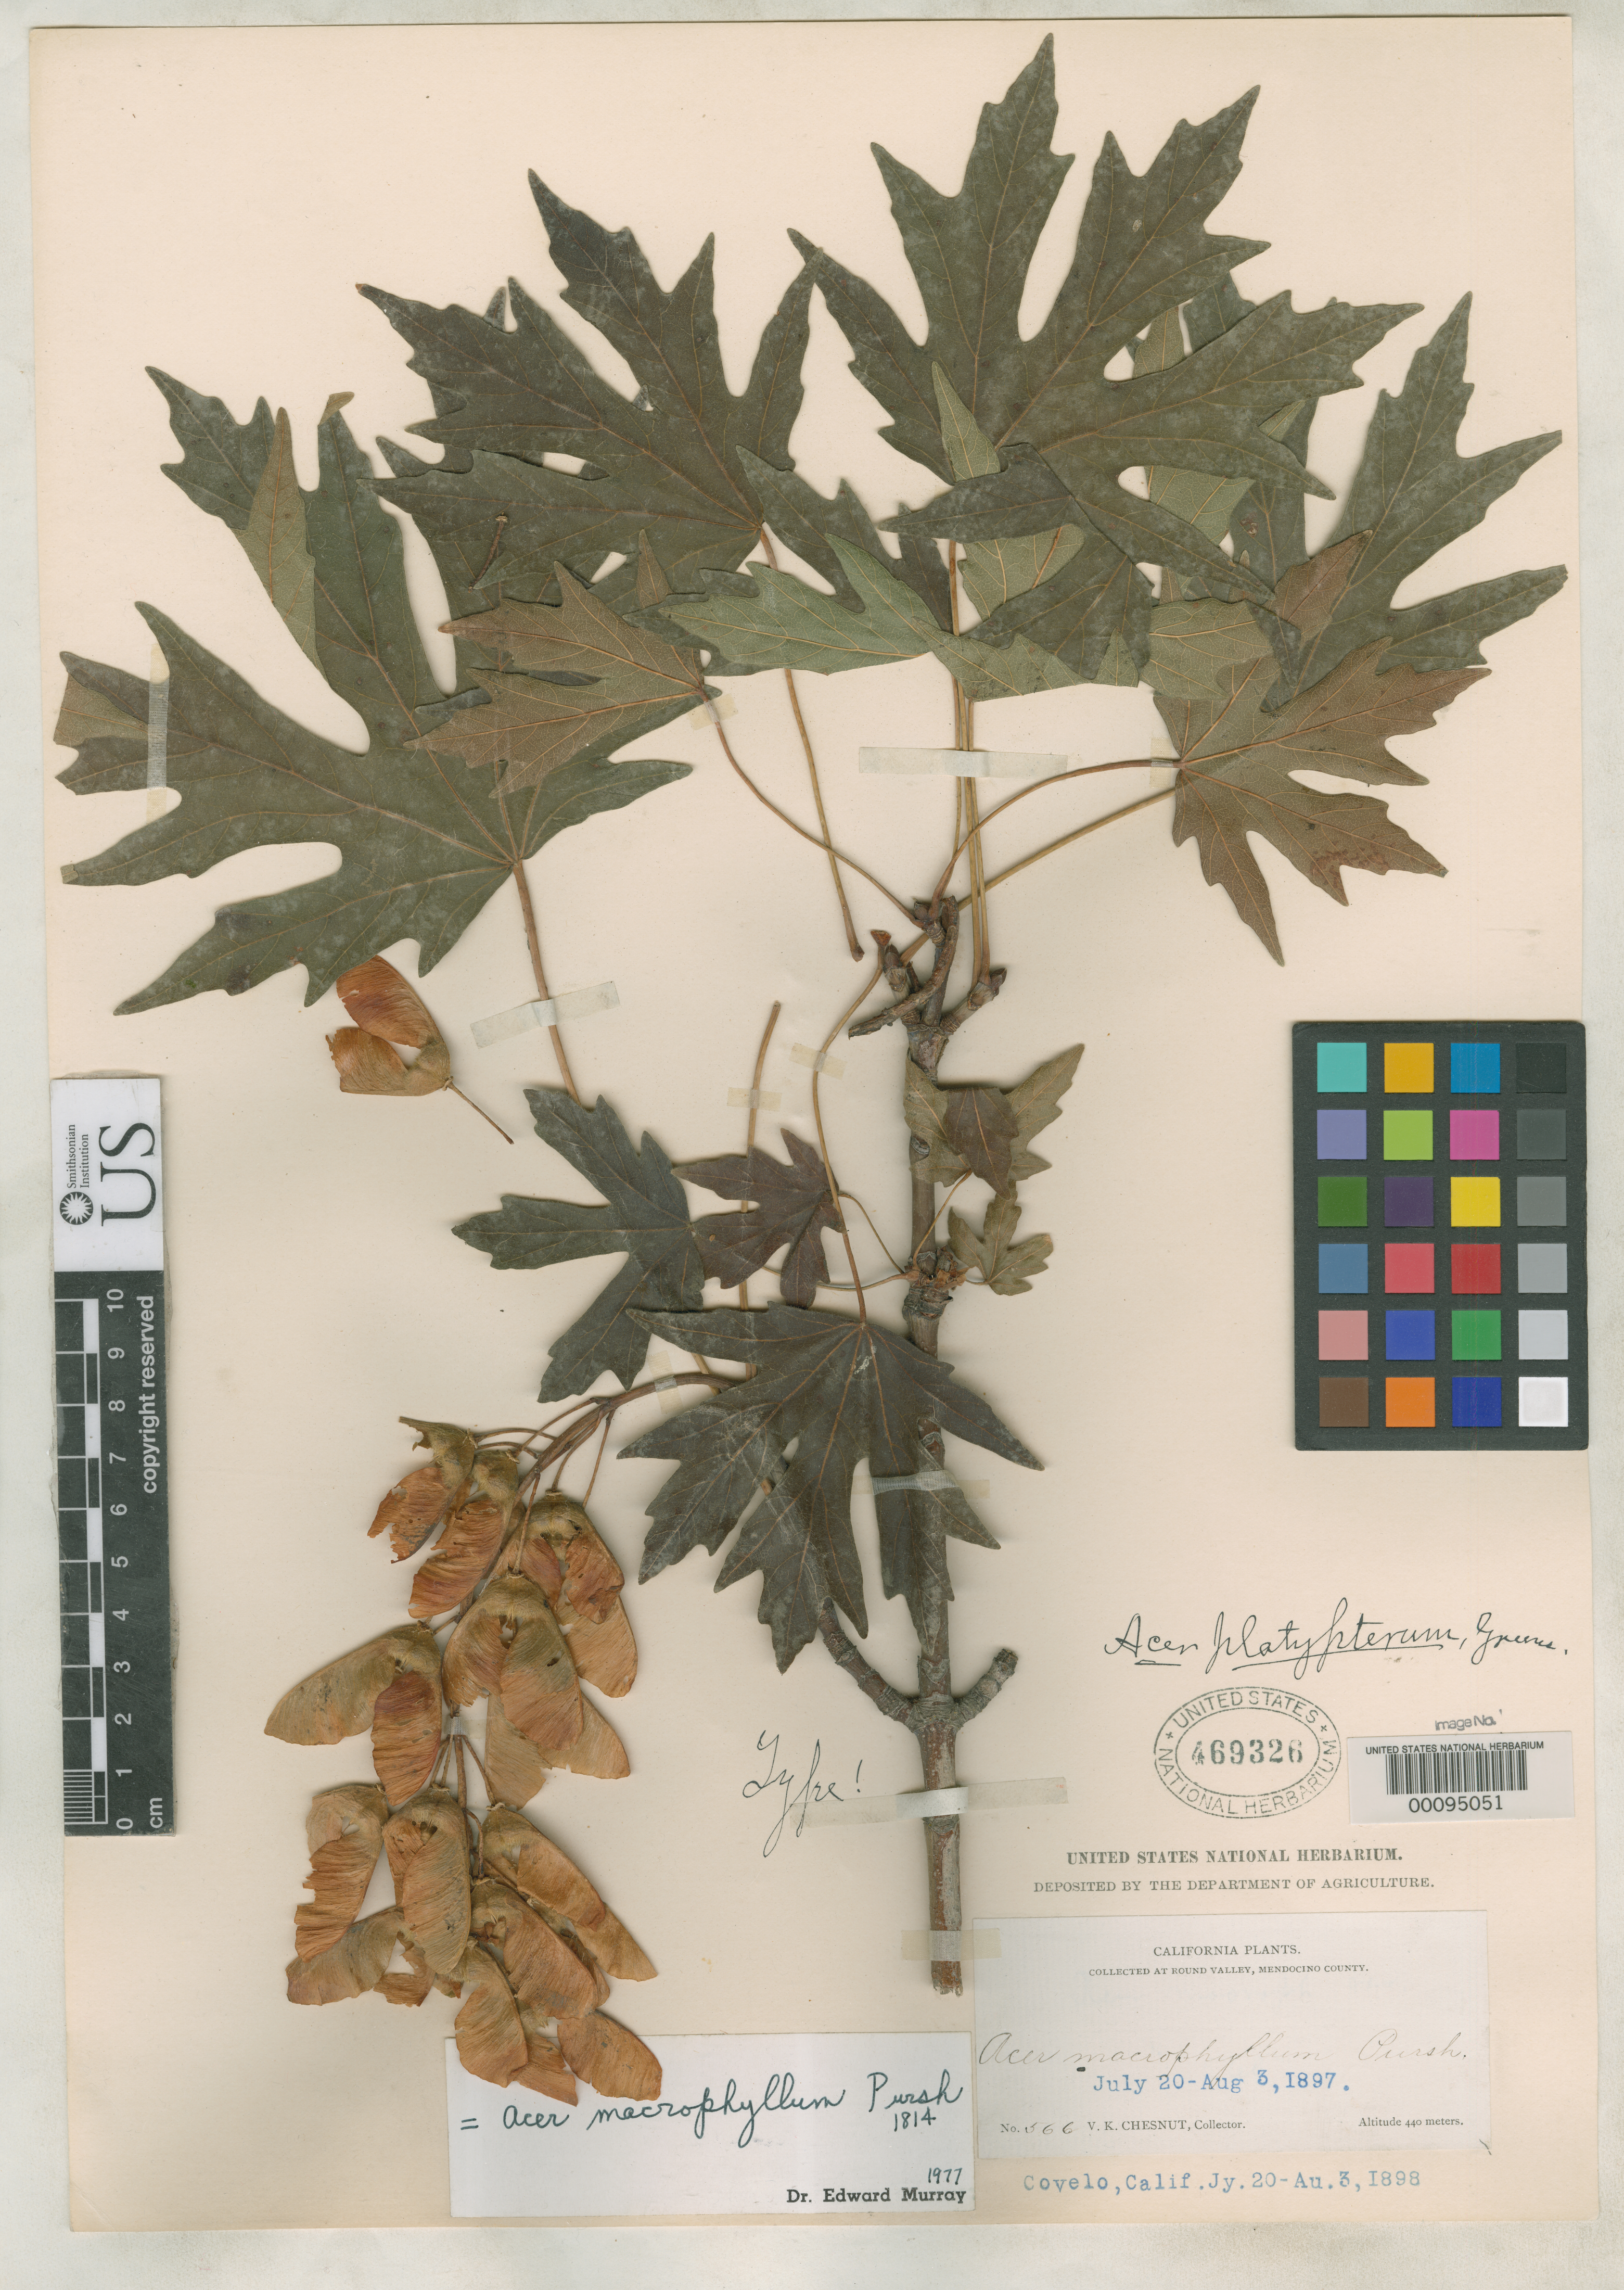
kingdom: Plantae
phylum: Tracheophyta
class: Magnoliopsida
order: Sapindales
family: Sapindaceae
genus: Acer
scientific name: Acer platypterum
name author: Greene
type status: Holotype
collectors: V. K. Chesnut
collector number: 566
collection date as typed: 20 Jul 1897 to 03 Aug 1897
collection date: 1897-07-20/1897-08-03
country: United States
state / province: California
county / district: Mendocino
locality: Round Valley.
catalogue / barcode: US 469326